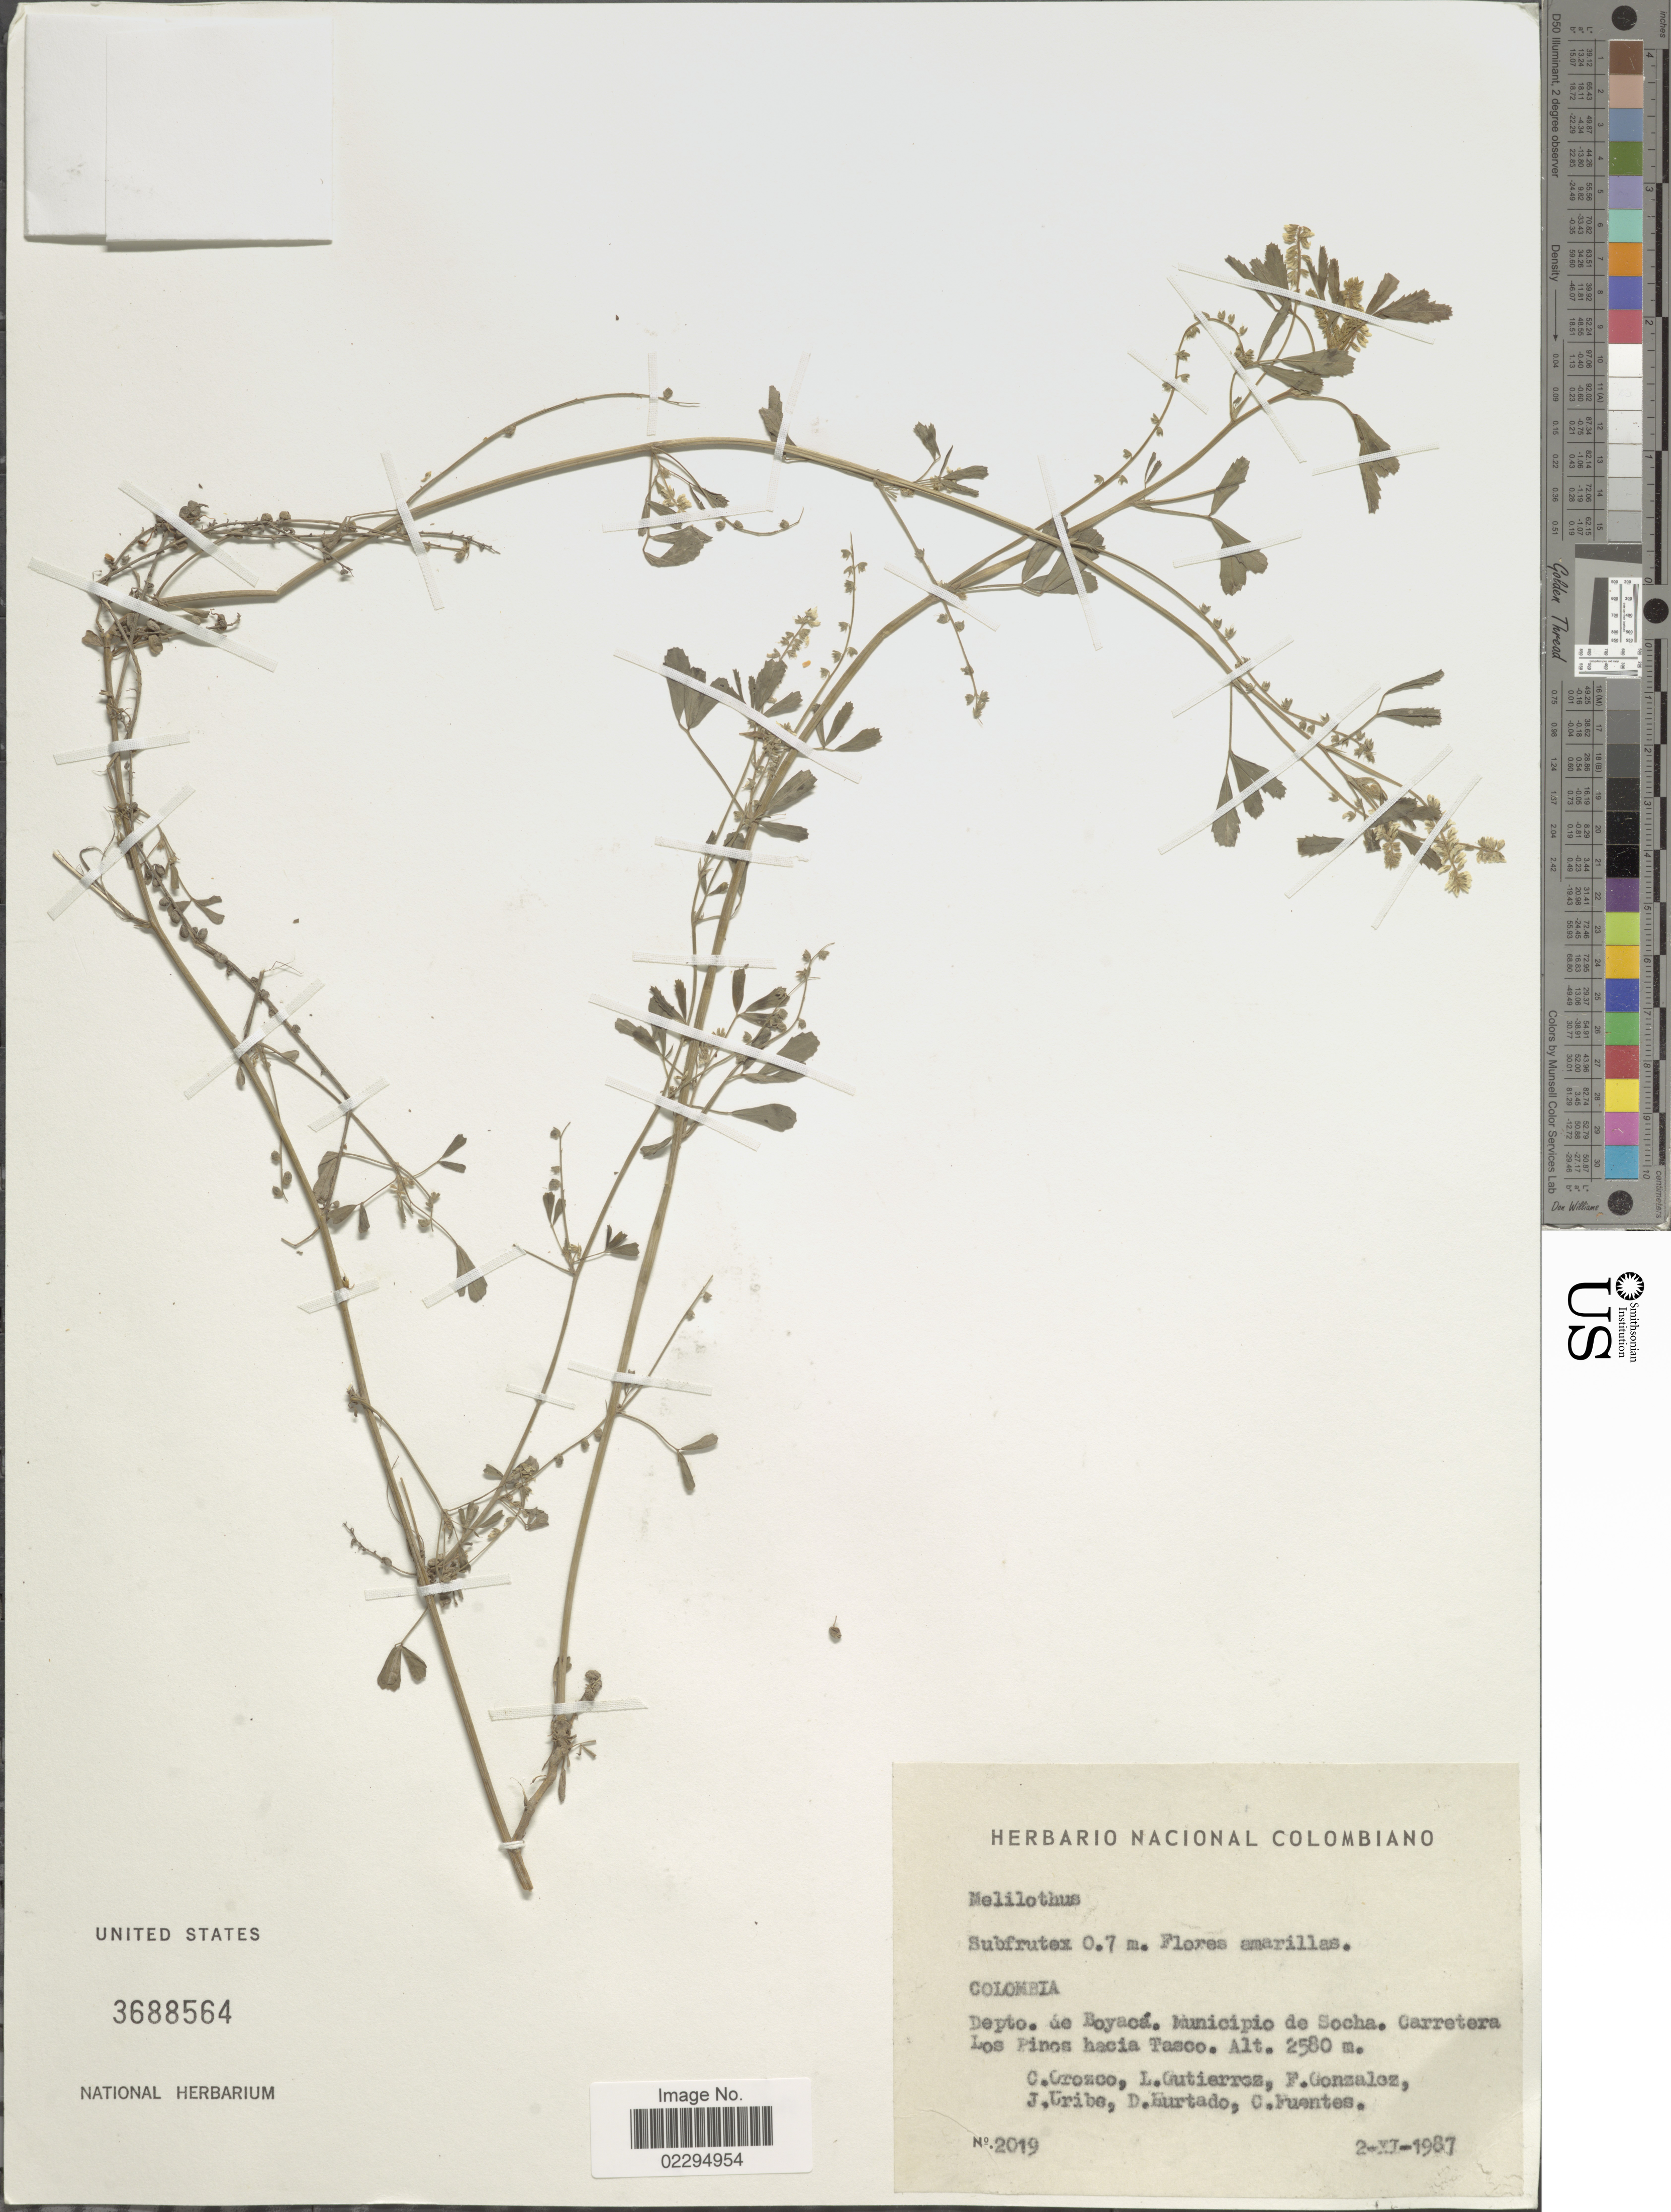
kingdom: Plantae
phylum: Tracheophyta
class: Magnoliopsida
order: Fabales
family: Fabaceae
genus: Melilotus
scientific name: Melilotus sp.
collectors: C. I. Orozco, L. Gutiérrez, F. Gonzalez, J. Uribe & et al.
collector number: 2019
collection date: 1987-11-02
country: Colombia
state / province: Boyacá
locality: Depto d Boyacá. Municipio de Socha. Carretera Los Pinos hacia Tasco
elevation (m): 2580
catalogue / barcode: US 3688564